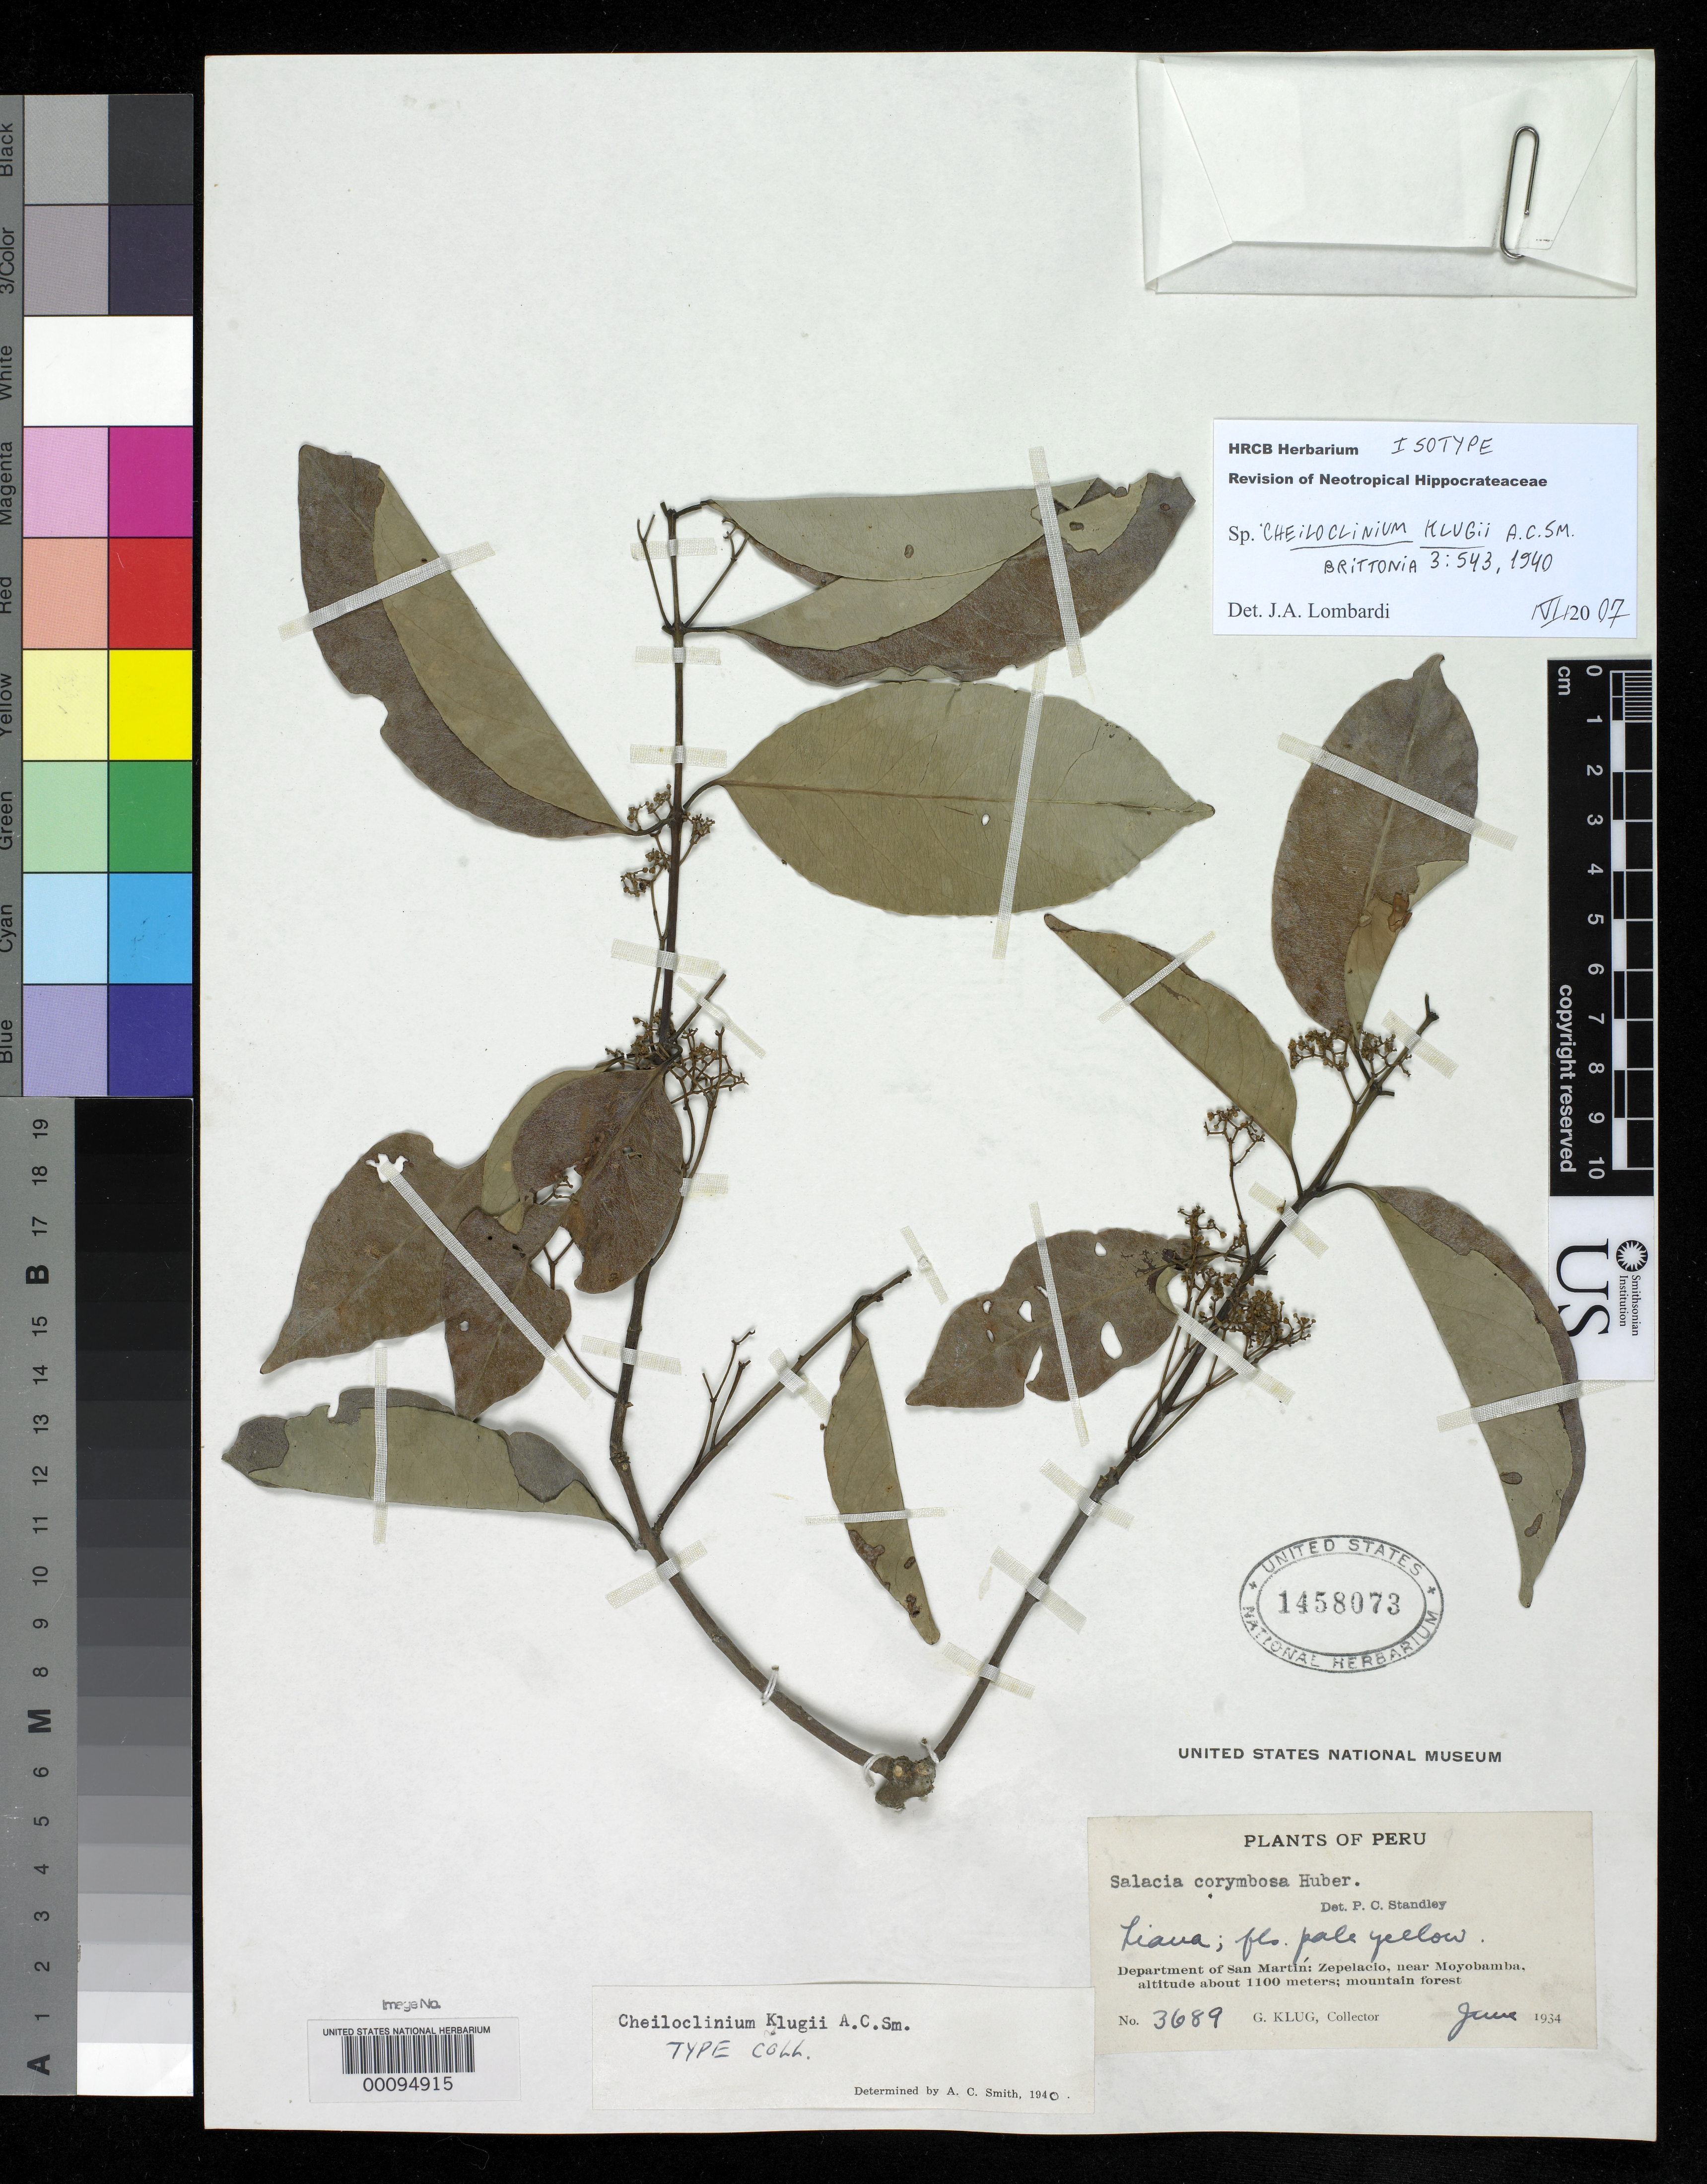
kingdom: Plantae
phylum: Tracheophyta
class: Magnoliopsida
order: Celastrales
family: Celastraceae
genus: Cheiloclinium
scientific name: Cheiloclinium klugii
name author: A.C. Sm.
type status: Isotype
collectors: G. Klug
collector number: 3689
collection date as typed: Jun 1934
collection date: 1934-06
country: Peru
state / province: San Martín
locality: Zepelacio, near Moyobamba.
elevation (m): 1100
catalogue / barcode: US 1458073